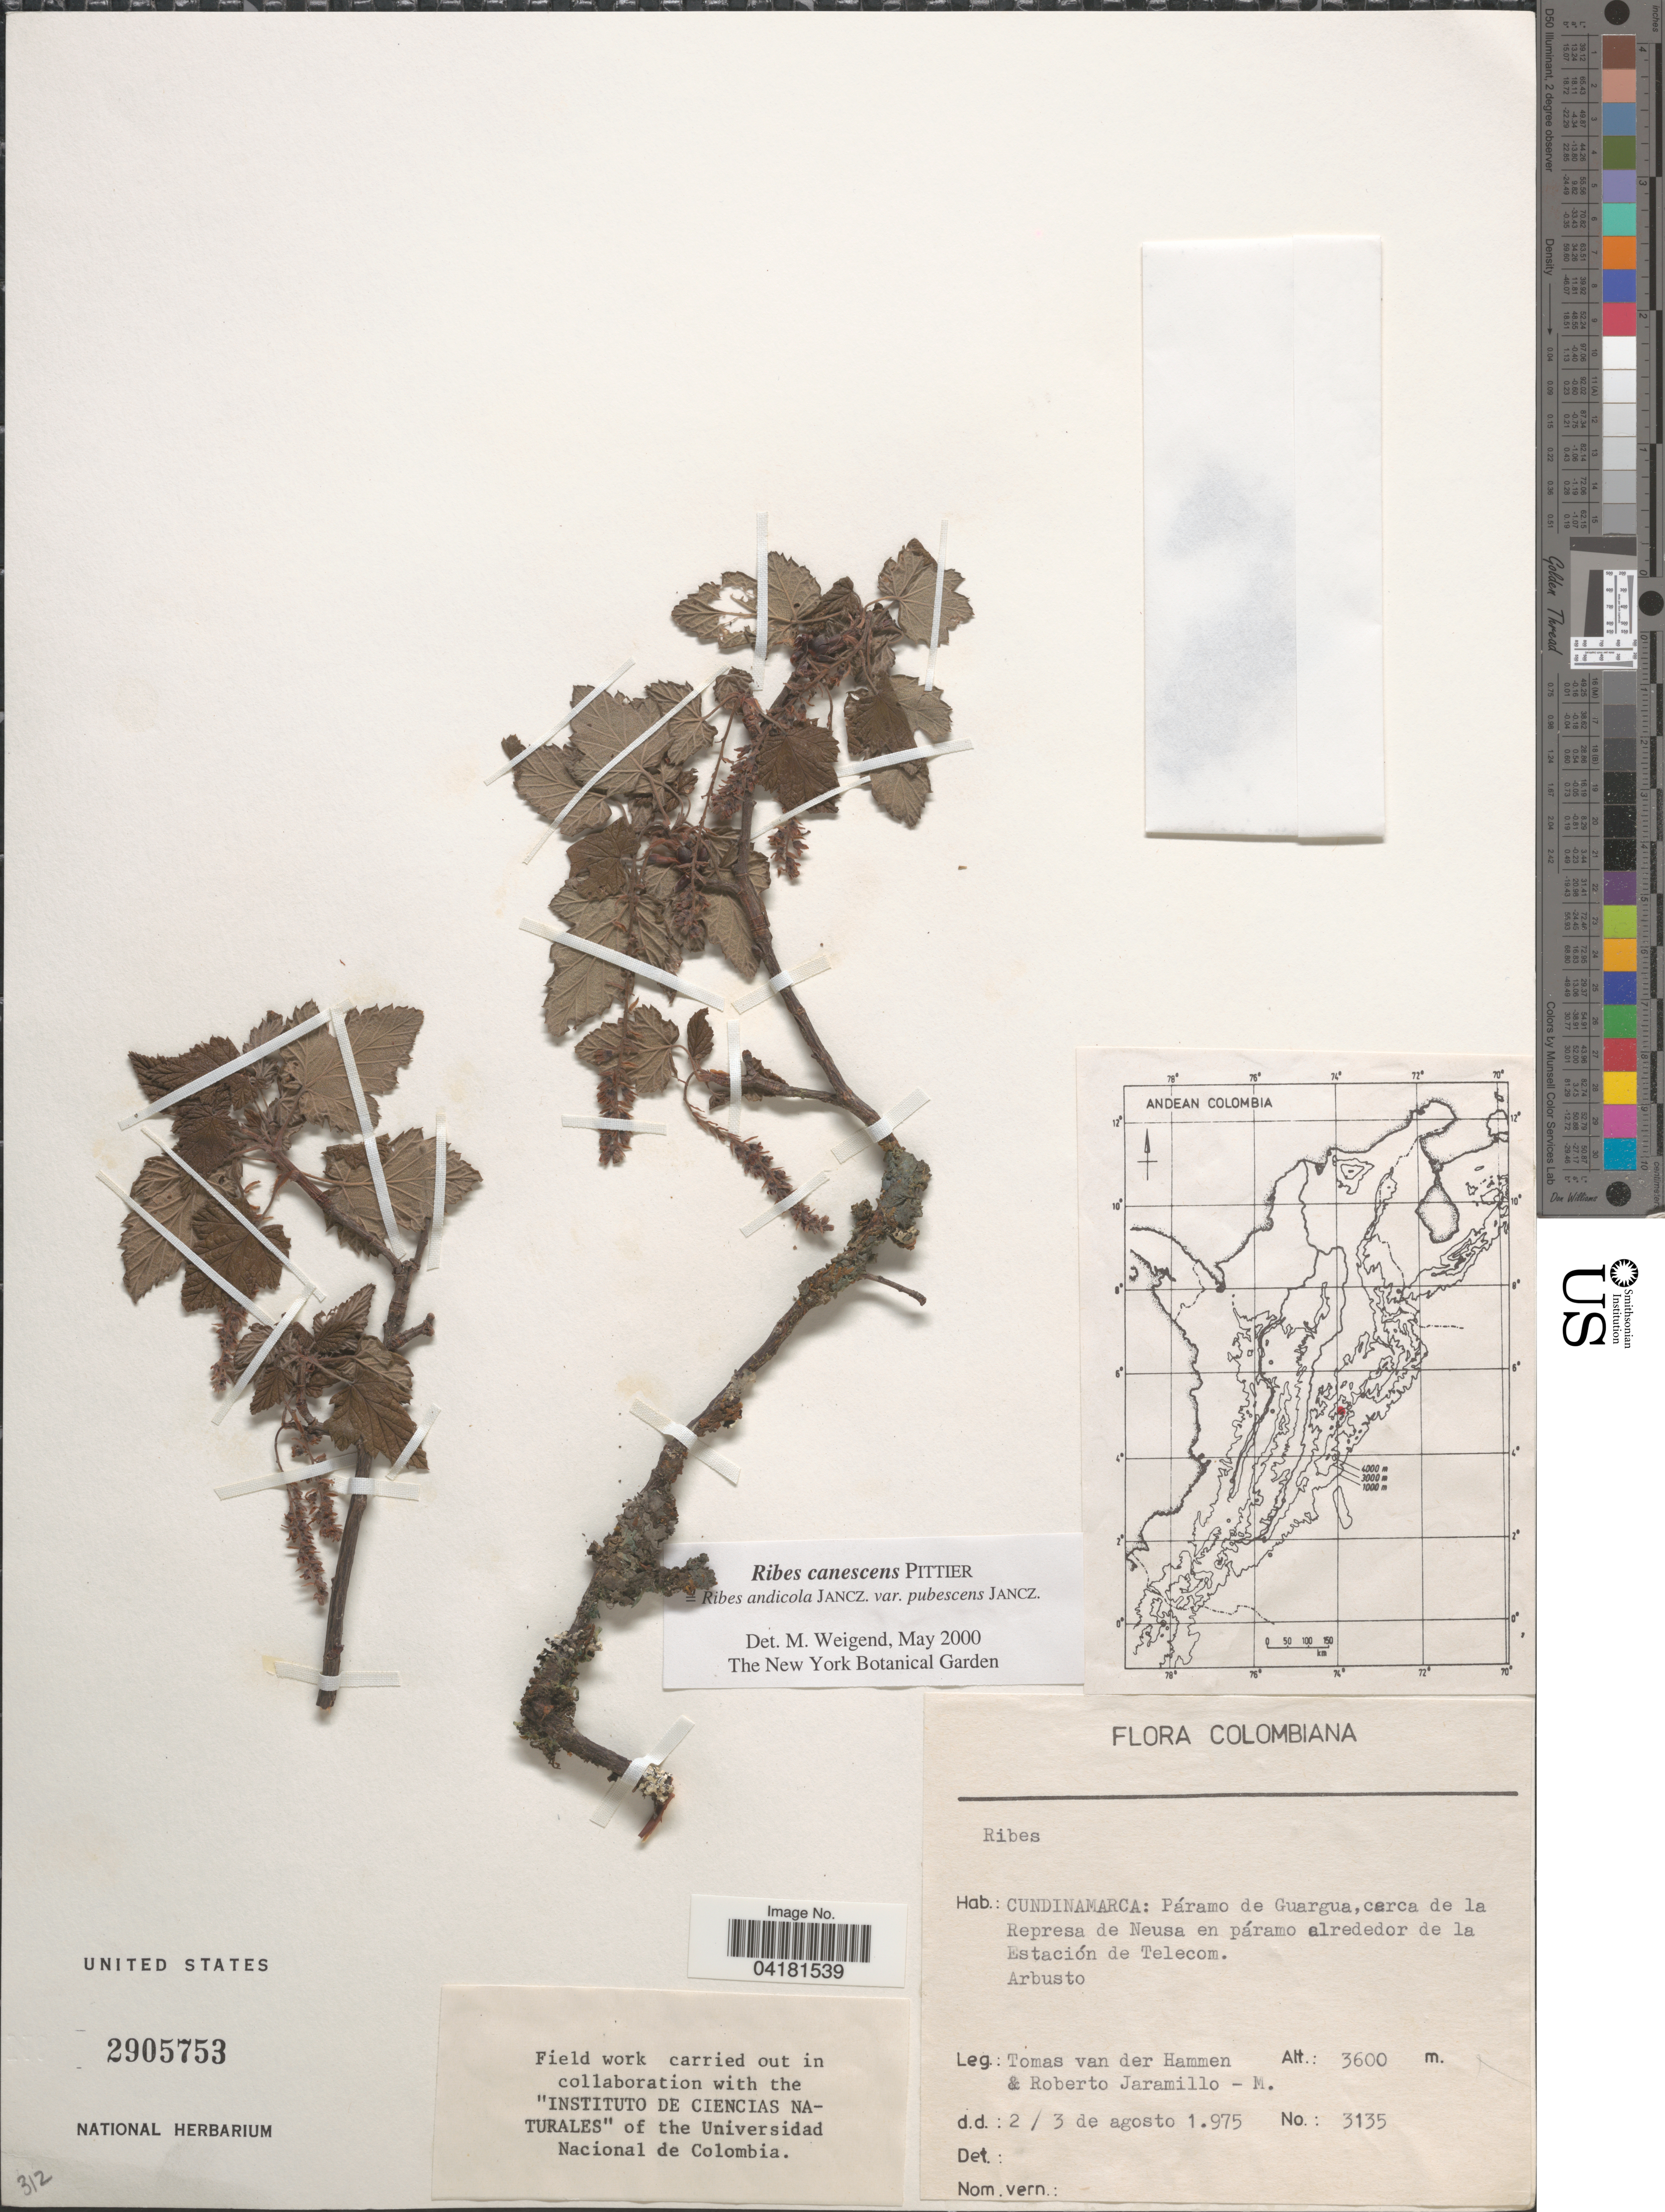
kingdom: Plantae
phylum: Tracheophyta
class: Magnoliopsida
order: Saxifragales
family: Grossulariaceae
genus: Ribes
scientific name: Ribes canescens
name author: Pittier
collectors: T. Hammen & R. Jaramillo M.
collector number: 3135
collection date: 1975-08-02/1975-08-03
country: Colombia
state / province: Cundinamarca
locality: Páramo de Guargua, cerca de la Represa de Neusa en páramo alrededor de la Estación de Telecom.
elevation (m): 3600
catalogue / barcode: US 2905753